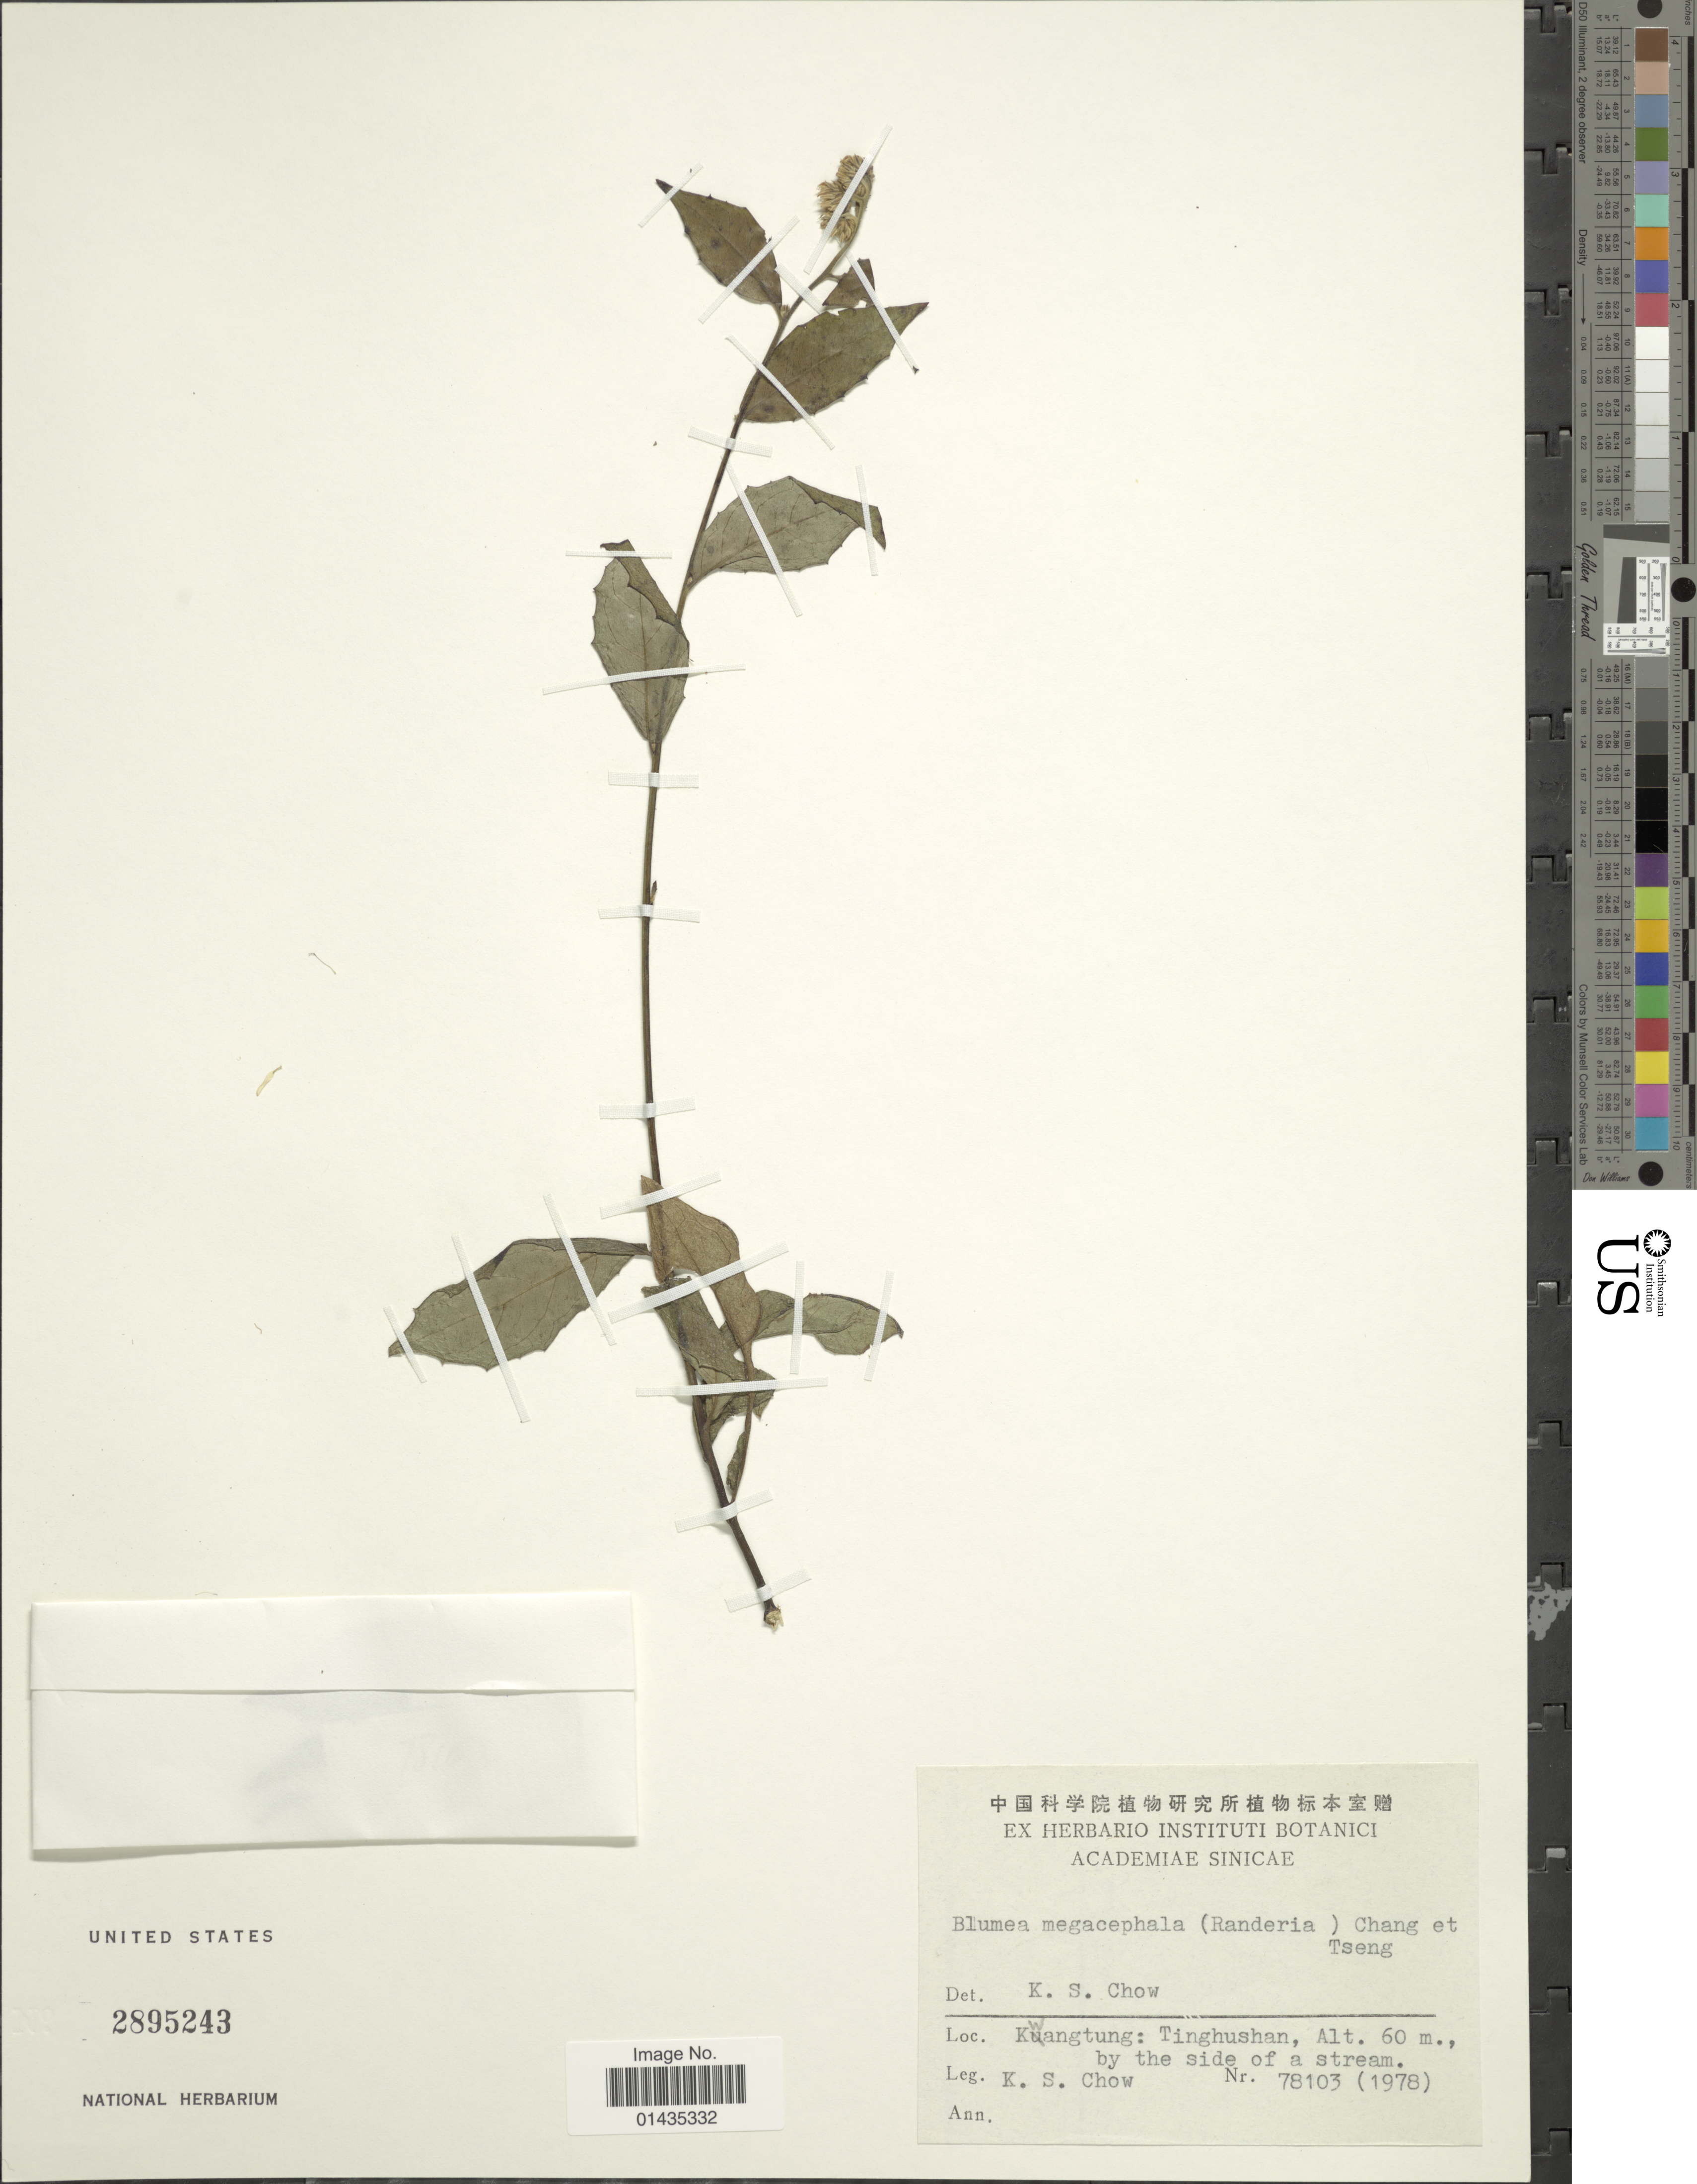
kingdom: Plantae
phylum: Tracheophyta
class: Magnoliopsida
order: Asterales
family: Asteraceae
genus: Blumea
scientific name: Blumea megacephala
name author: (Randeria) C.T. Chang & C.H. Yu ex Y. Ling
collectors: K. S. Chow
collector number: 78103/1978*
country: China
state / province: Guangdong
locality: Kwangtung, Tinghushan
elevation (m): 60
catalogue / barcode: US 2895243